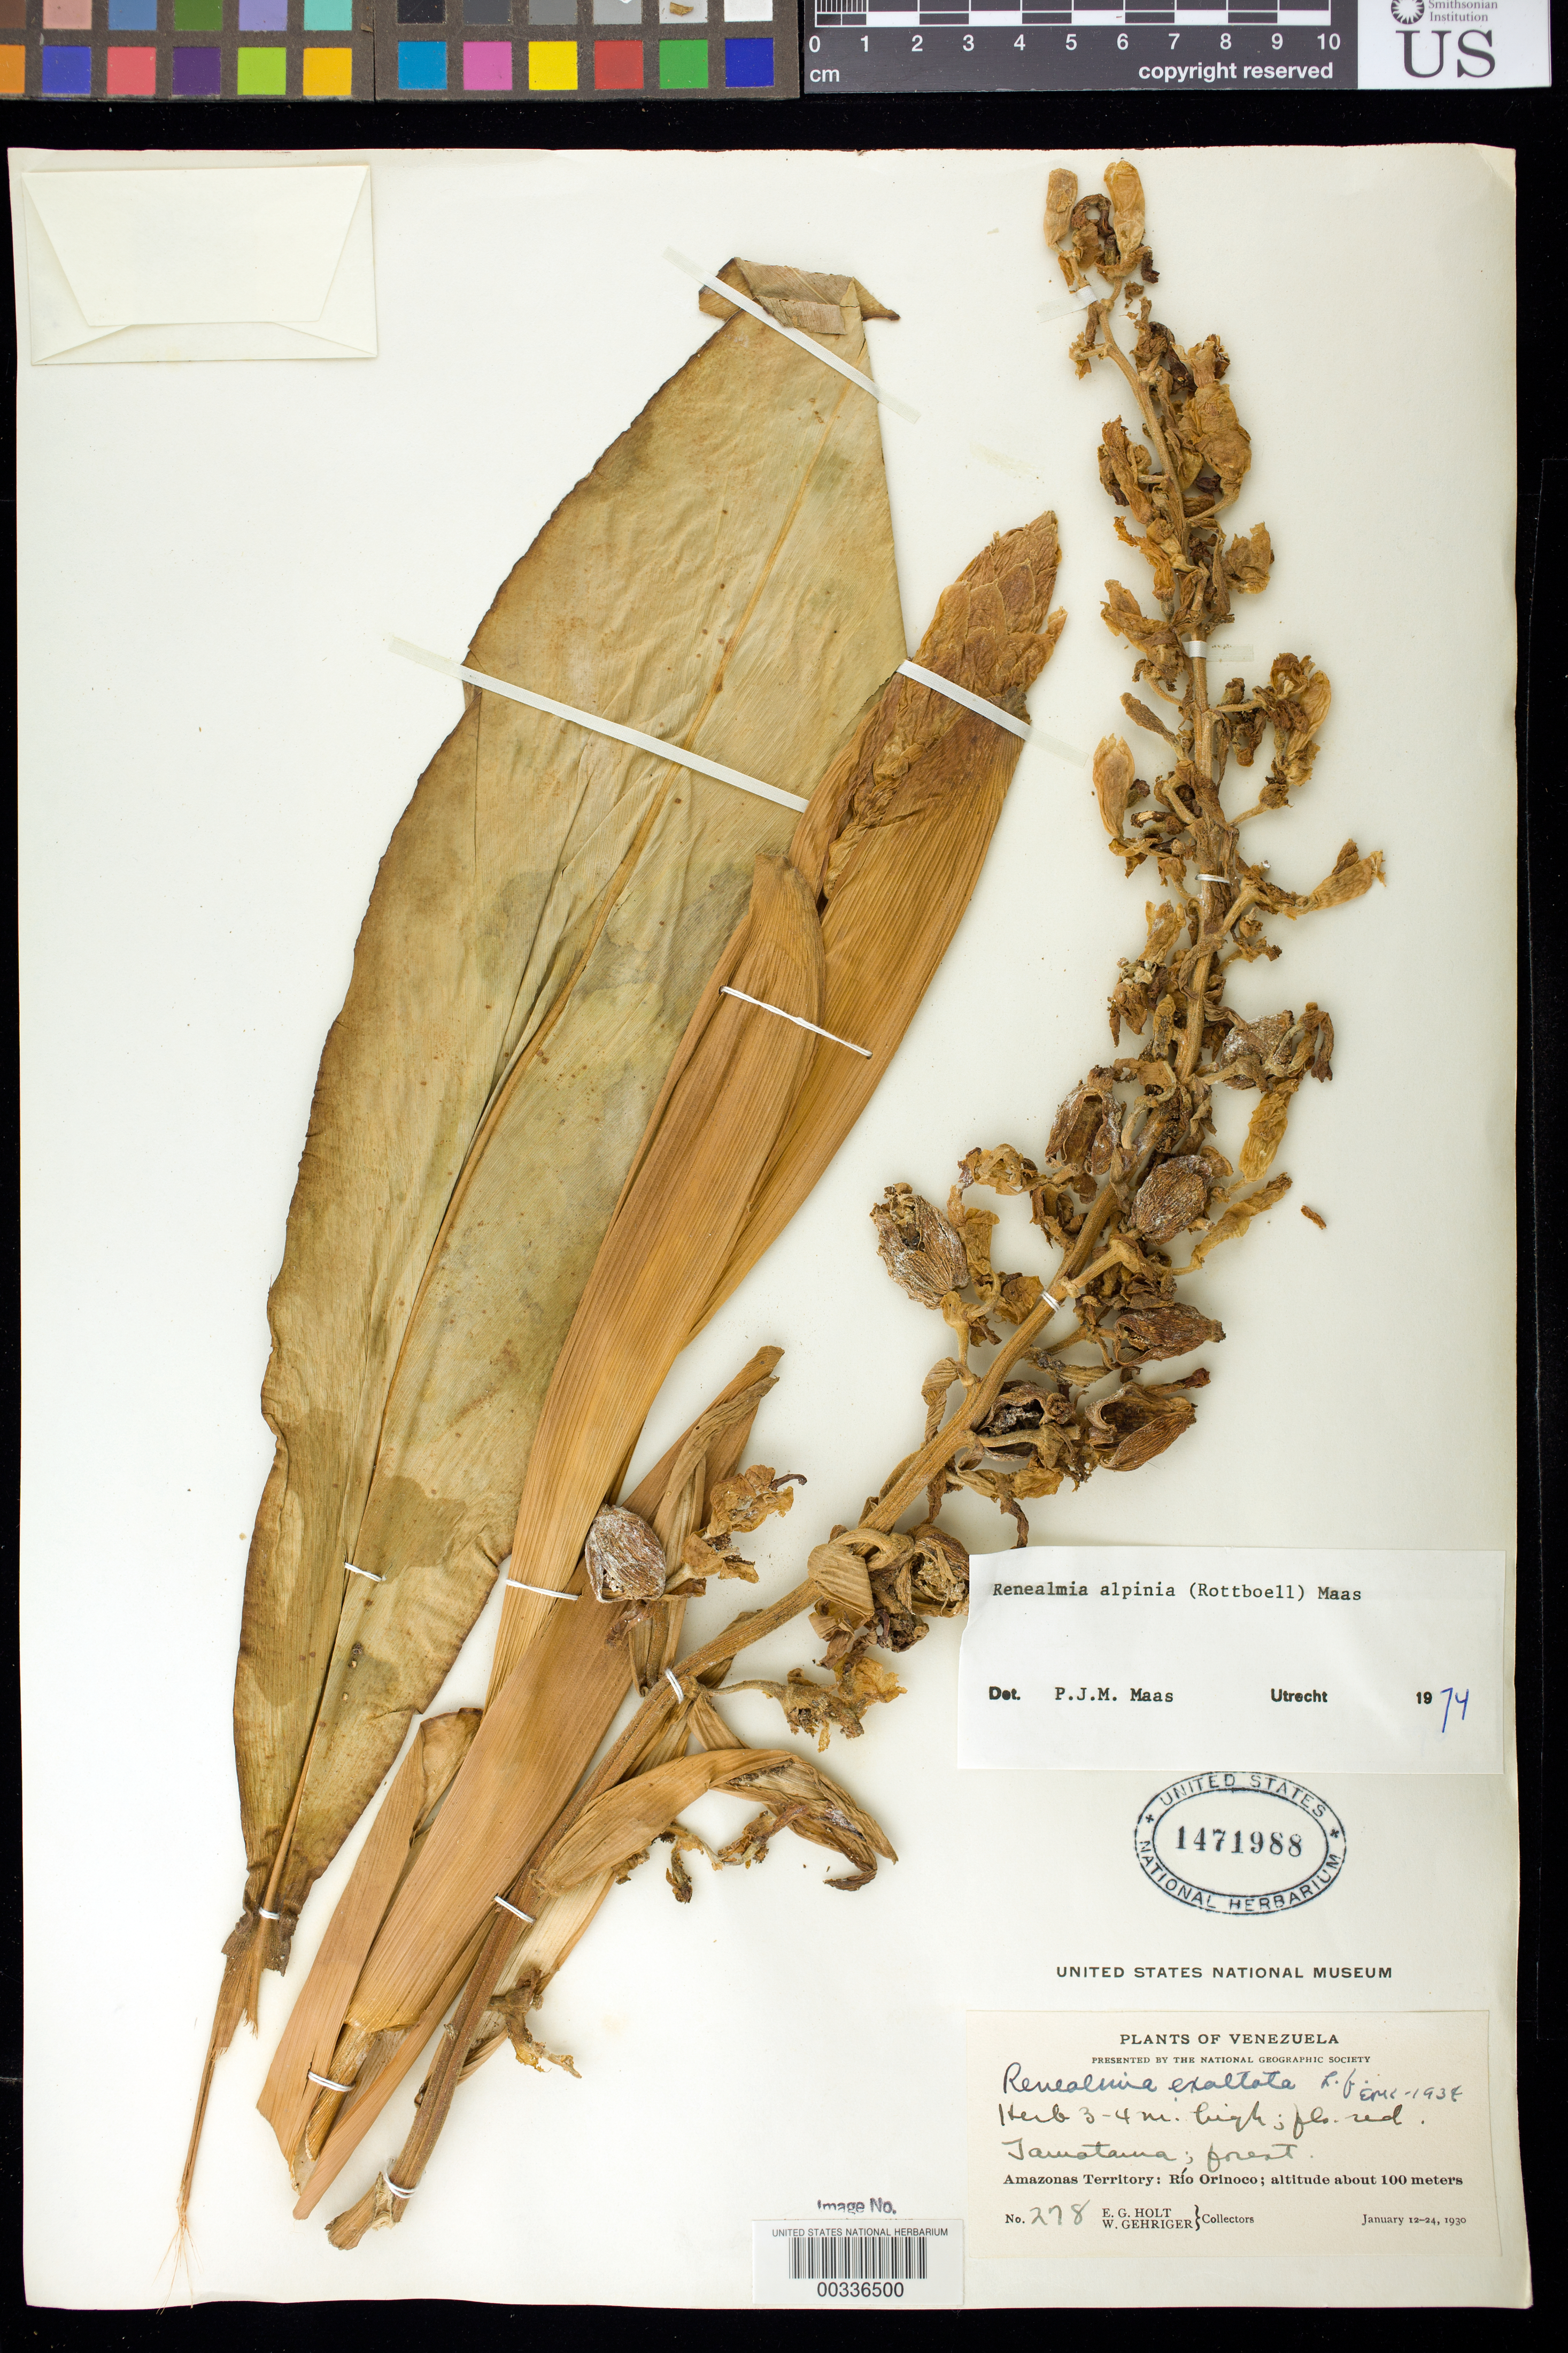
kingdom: Plantae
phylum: Tracheophyta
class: Liliopsida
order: Zingiberales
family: Zingiberaceae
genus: Renealmia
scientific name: Renealmia alpinia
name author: (Rottb.) Maas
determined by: Maas, Paul J. M.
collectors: E. Holt & W. Gehriger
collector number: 278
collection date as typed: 12 Jan 1930 to 24 Jan 1930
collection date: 1930-01-12/1930-01-24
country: Venezuela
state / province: Amazonas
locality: Tamatama, rio orinoco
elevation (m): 100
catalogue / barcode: US 1471988